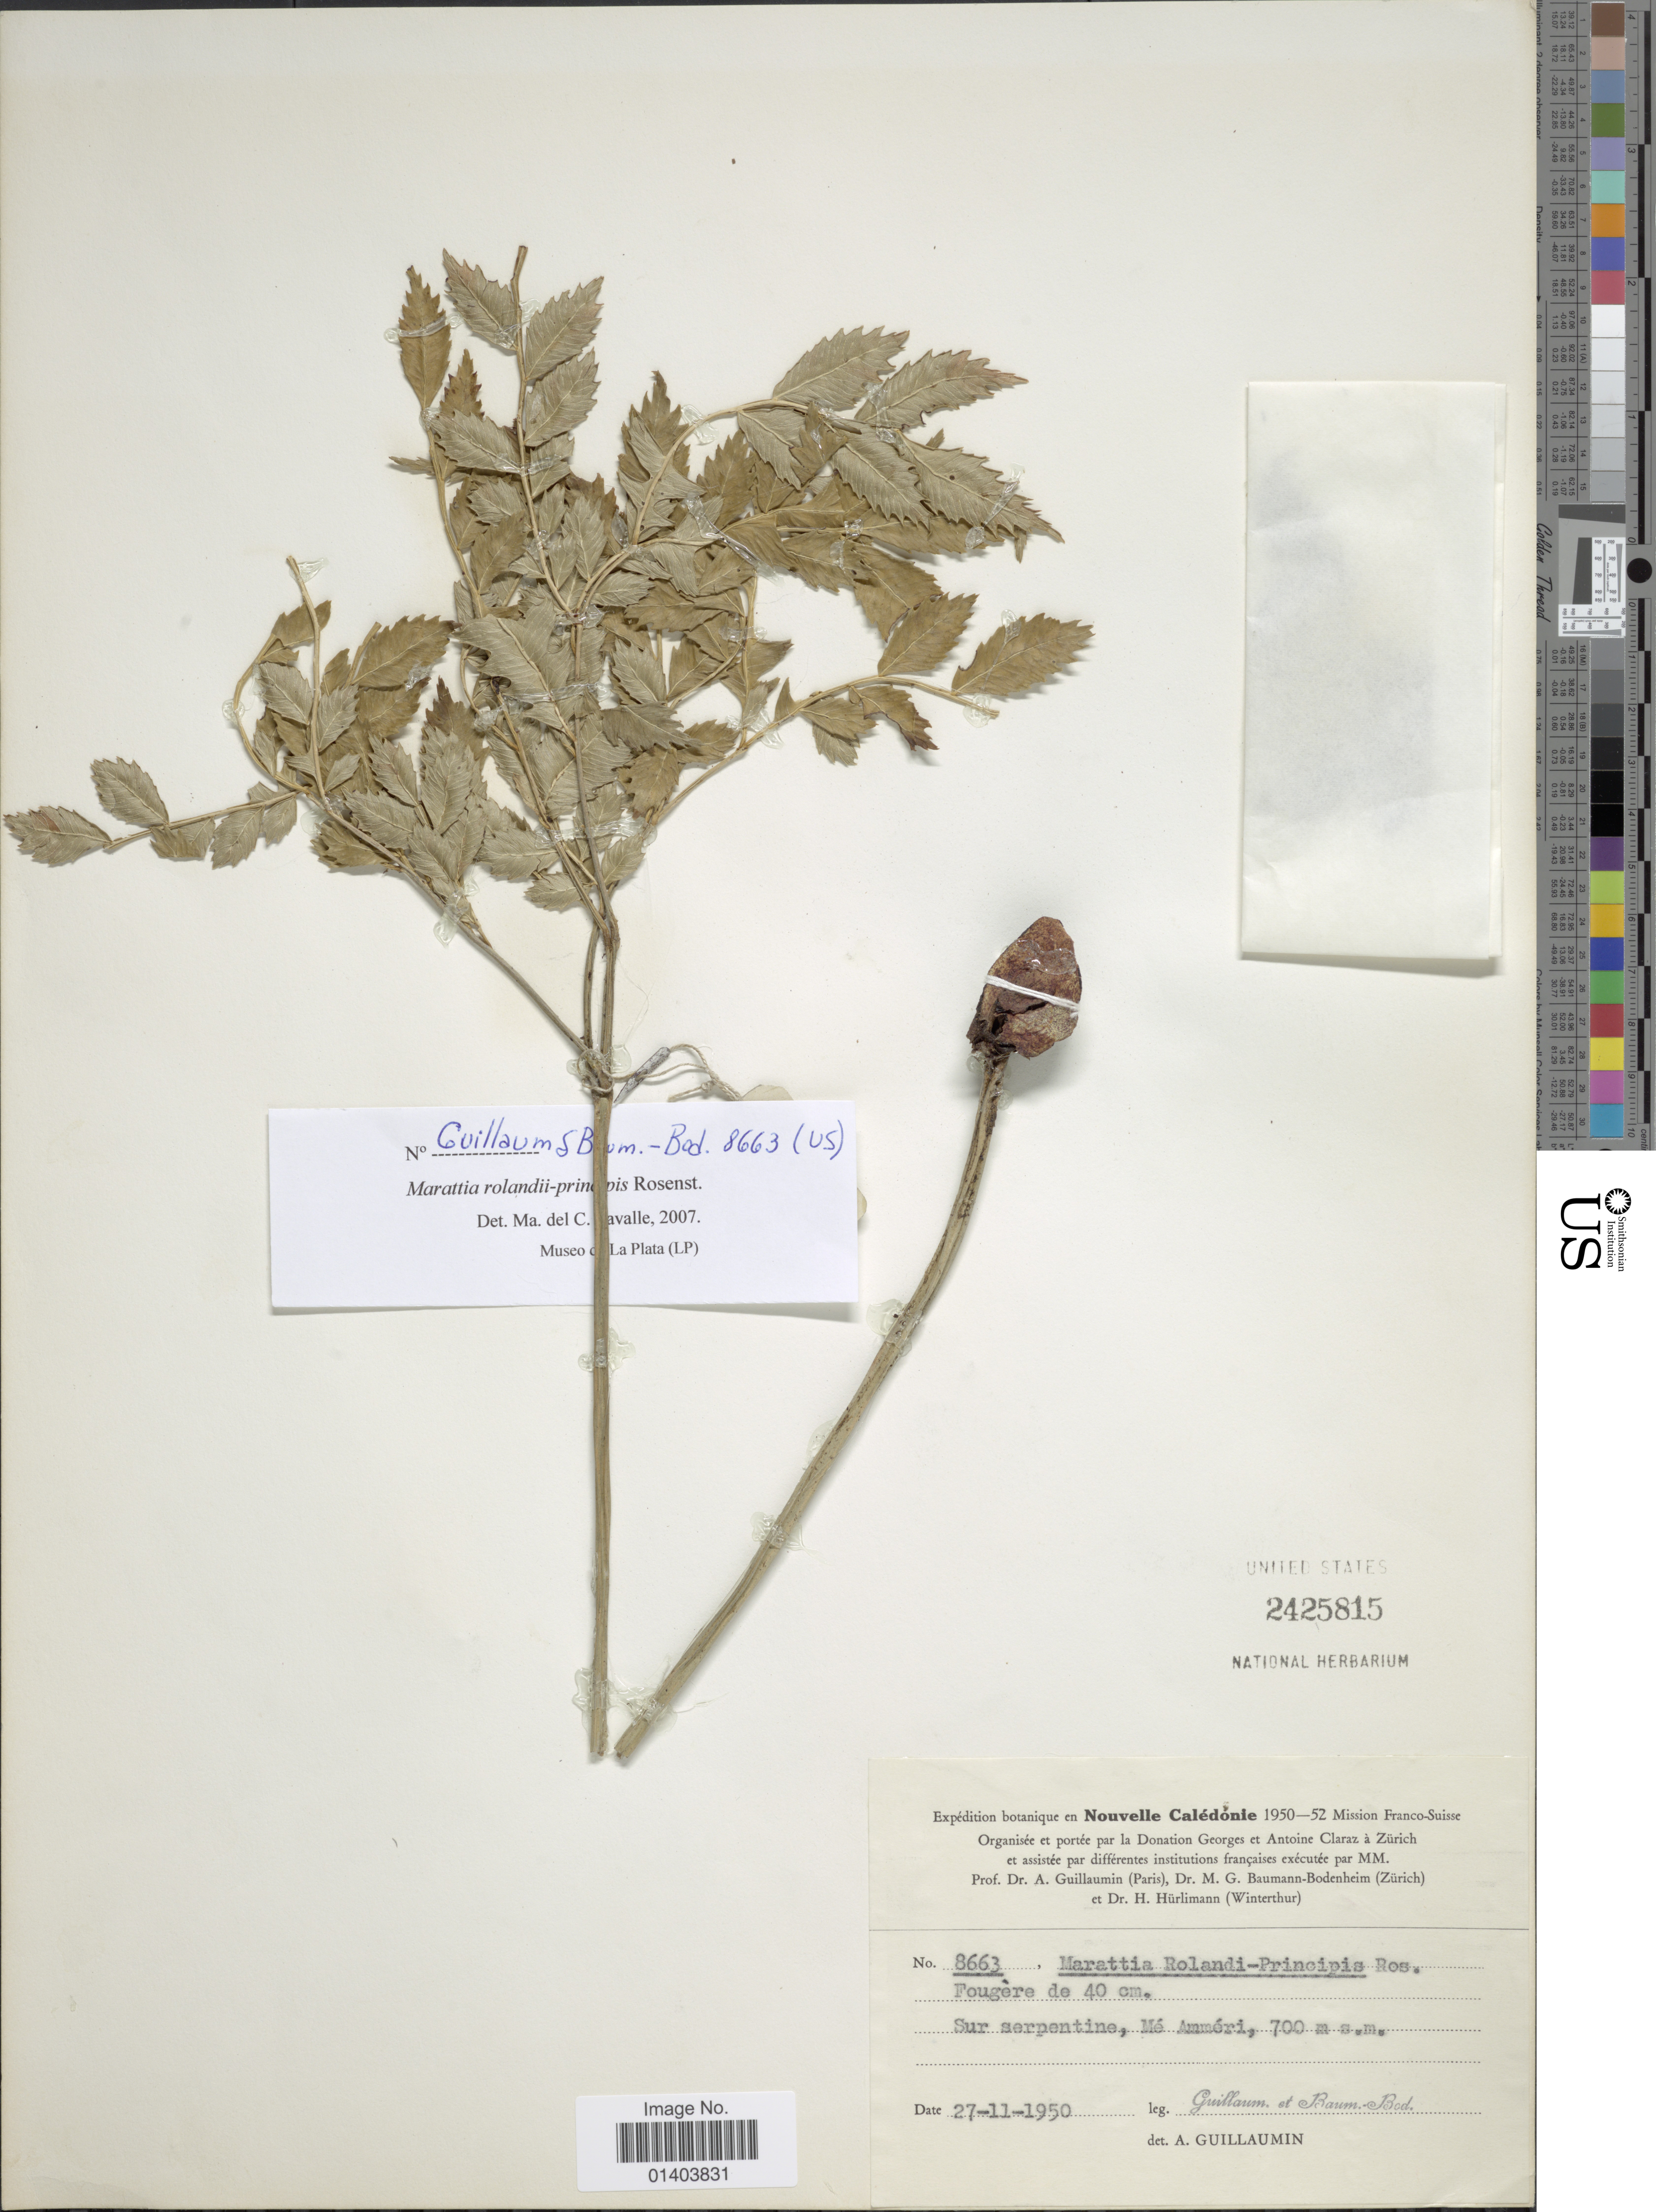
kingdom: Plantae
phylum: Tracheophyta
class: Polypodiopsida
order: Marattiales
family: Marattiaceae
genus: Ptisana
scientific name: Ptisana attenuata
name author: (Labill.) Murdock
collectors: A. Guillaumin & M. G. Baumann-Bodenheim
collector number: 8663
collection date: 1950-11-27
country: New Caledonia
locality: Fougère de 40 cm. Sur serpentine, Mé Amméri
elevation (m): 700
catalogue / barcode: US 2425815